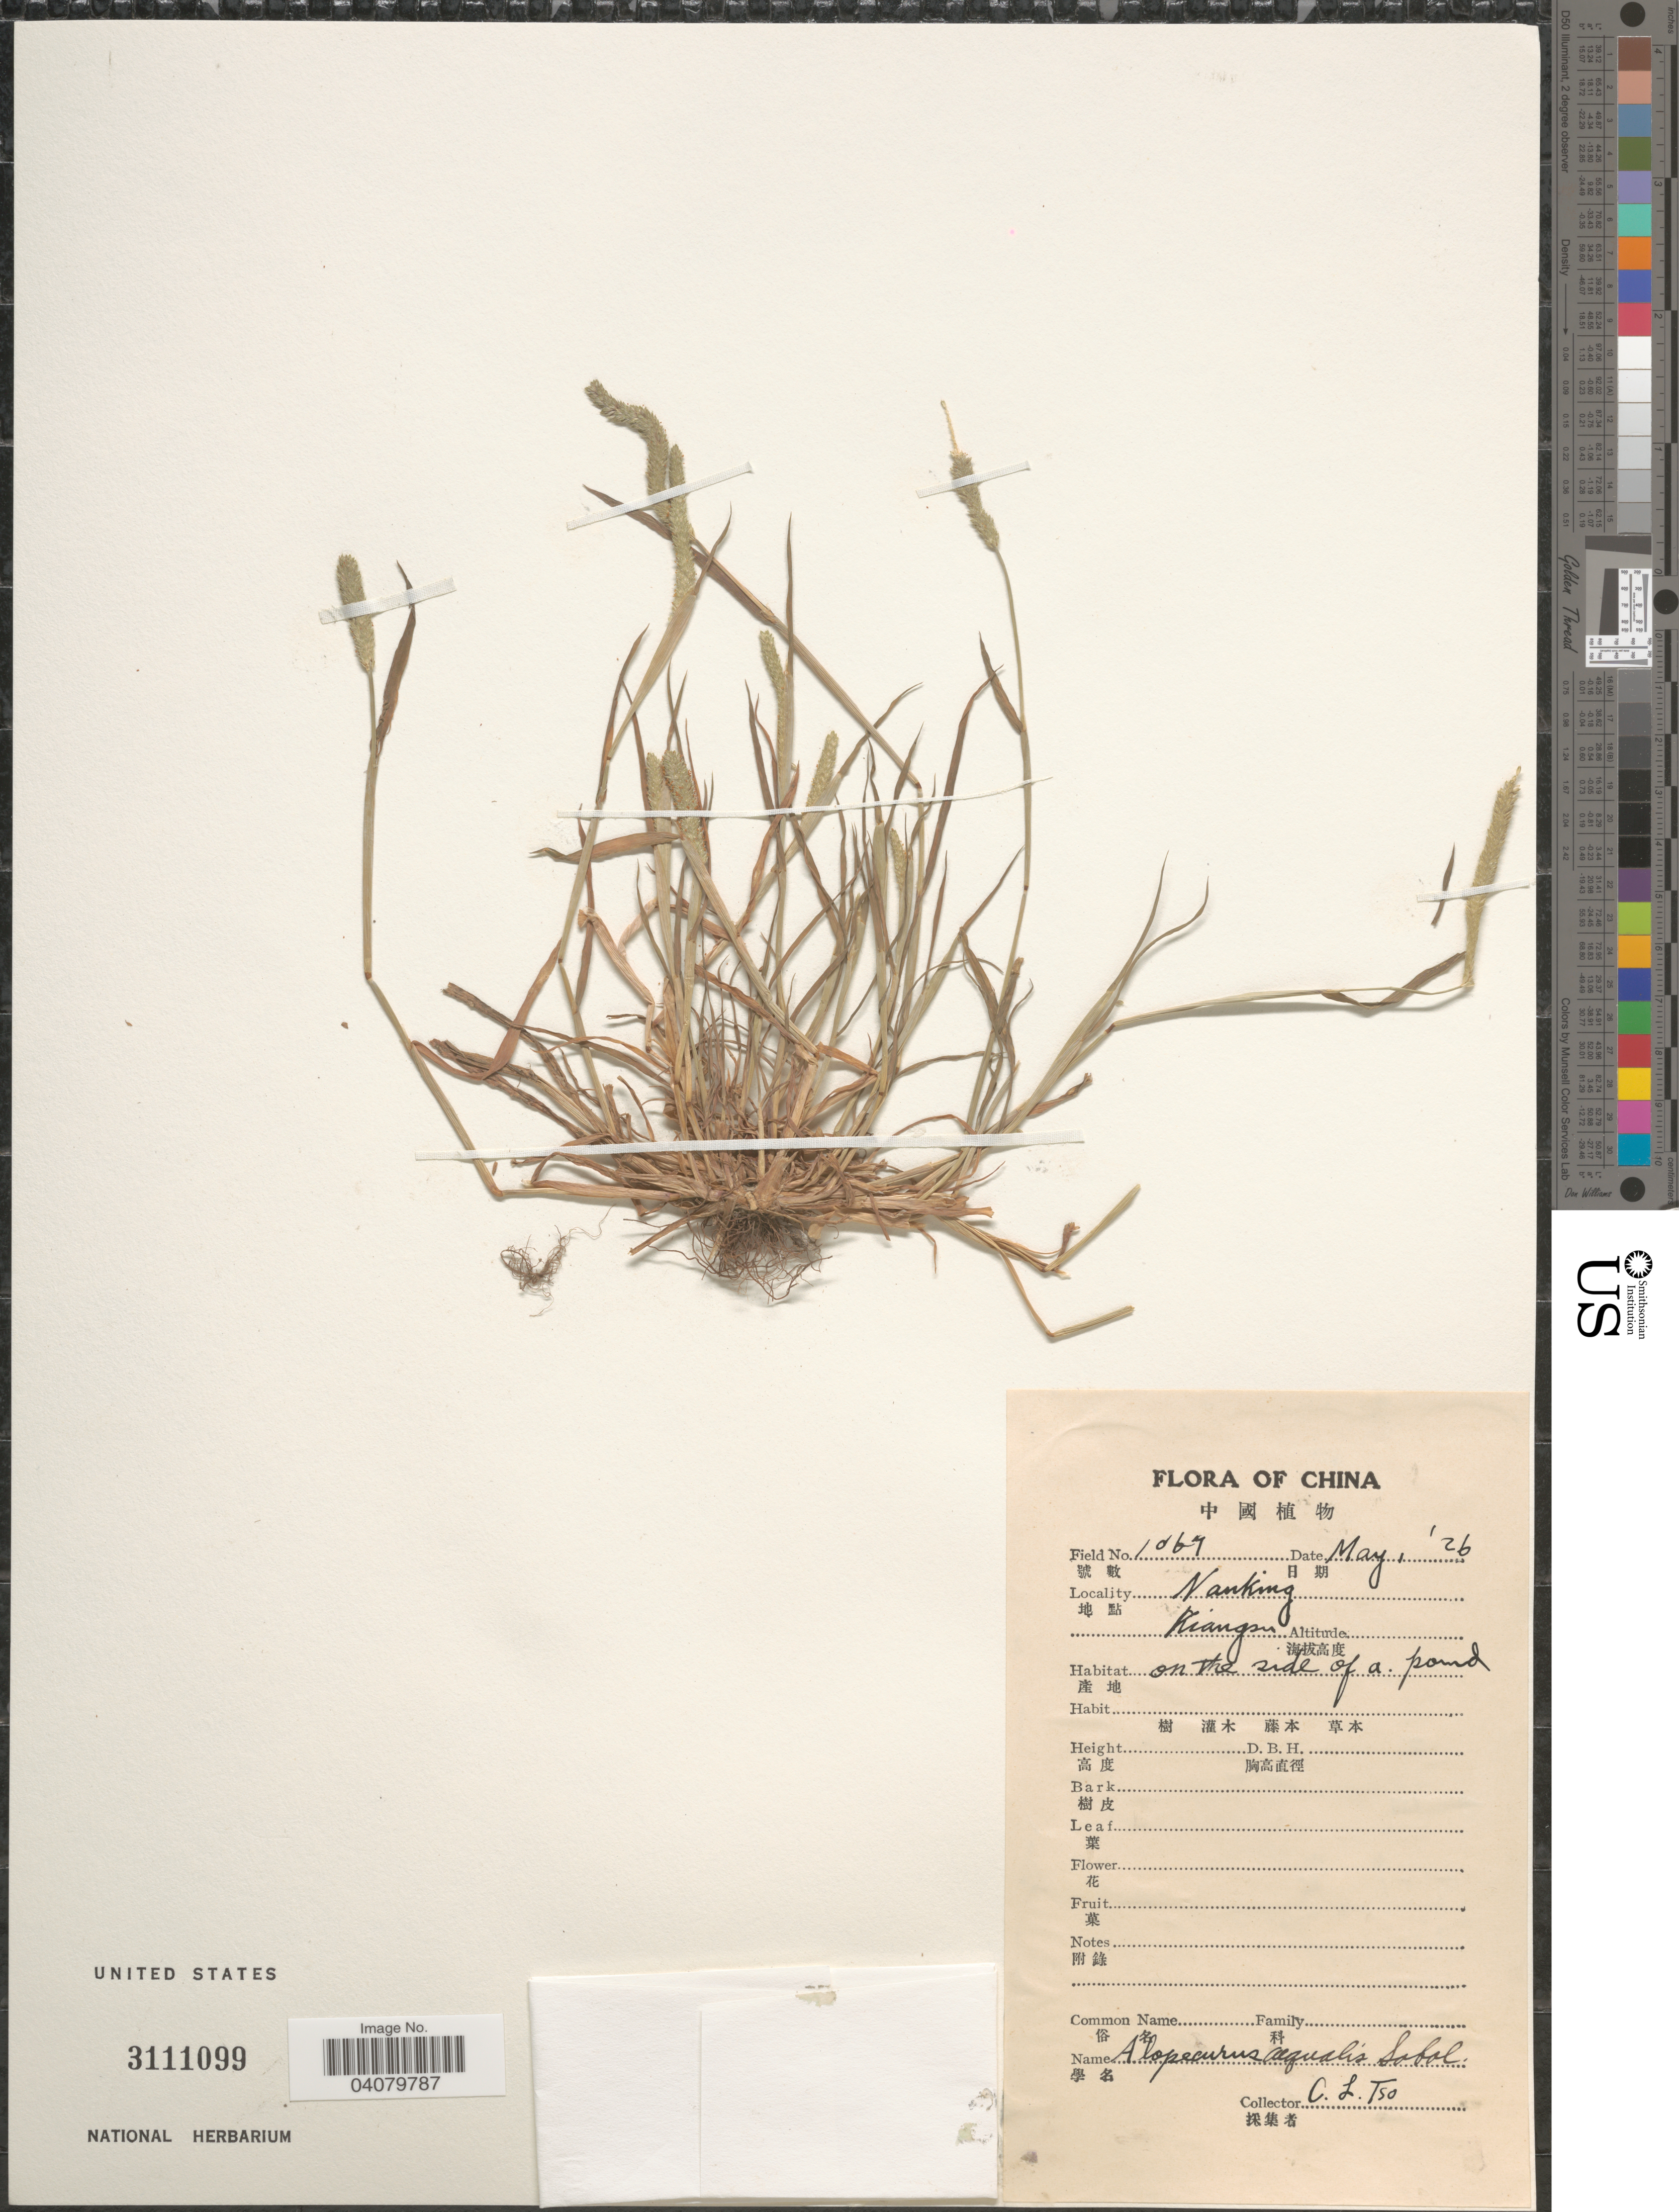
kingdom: Plantae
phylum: Tracheophyta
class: Liliopsida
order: Poales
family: Poaceae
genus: Alopecurus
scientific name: Alopecurus aequalis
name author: Sobol.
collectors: C. Tso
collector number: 1064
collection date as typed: Transcribed d/m/y: /5/26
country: China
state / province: Jiangsu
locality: Nanking. Kiangsu. On the side of a pond.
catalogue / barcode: US 3111099